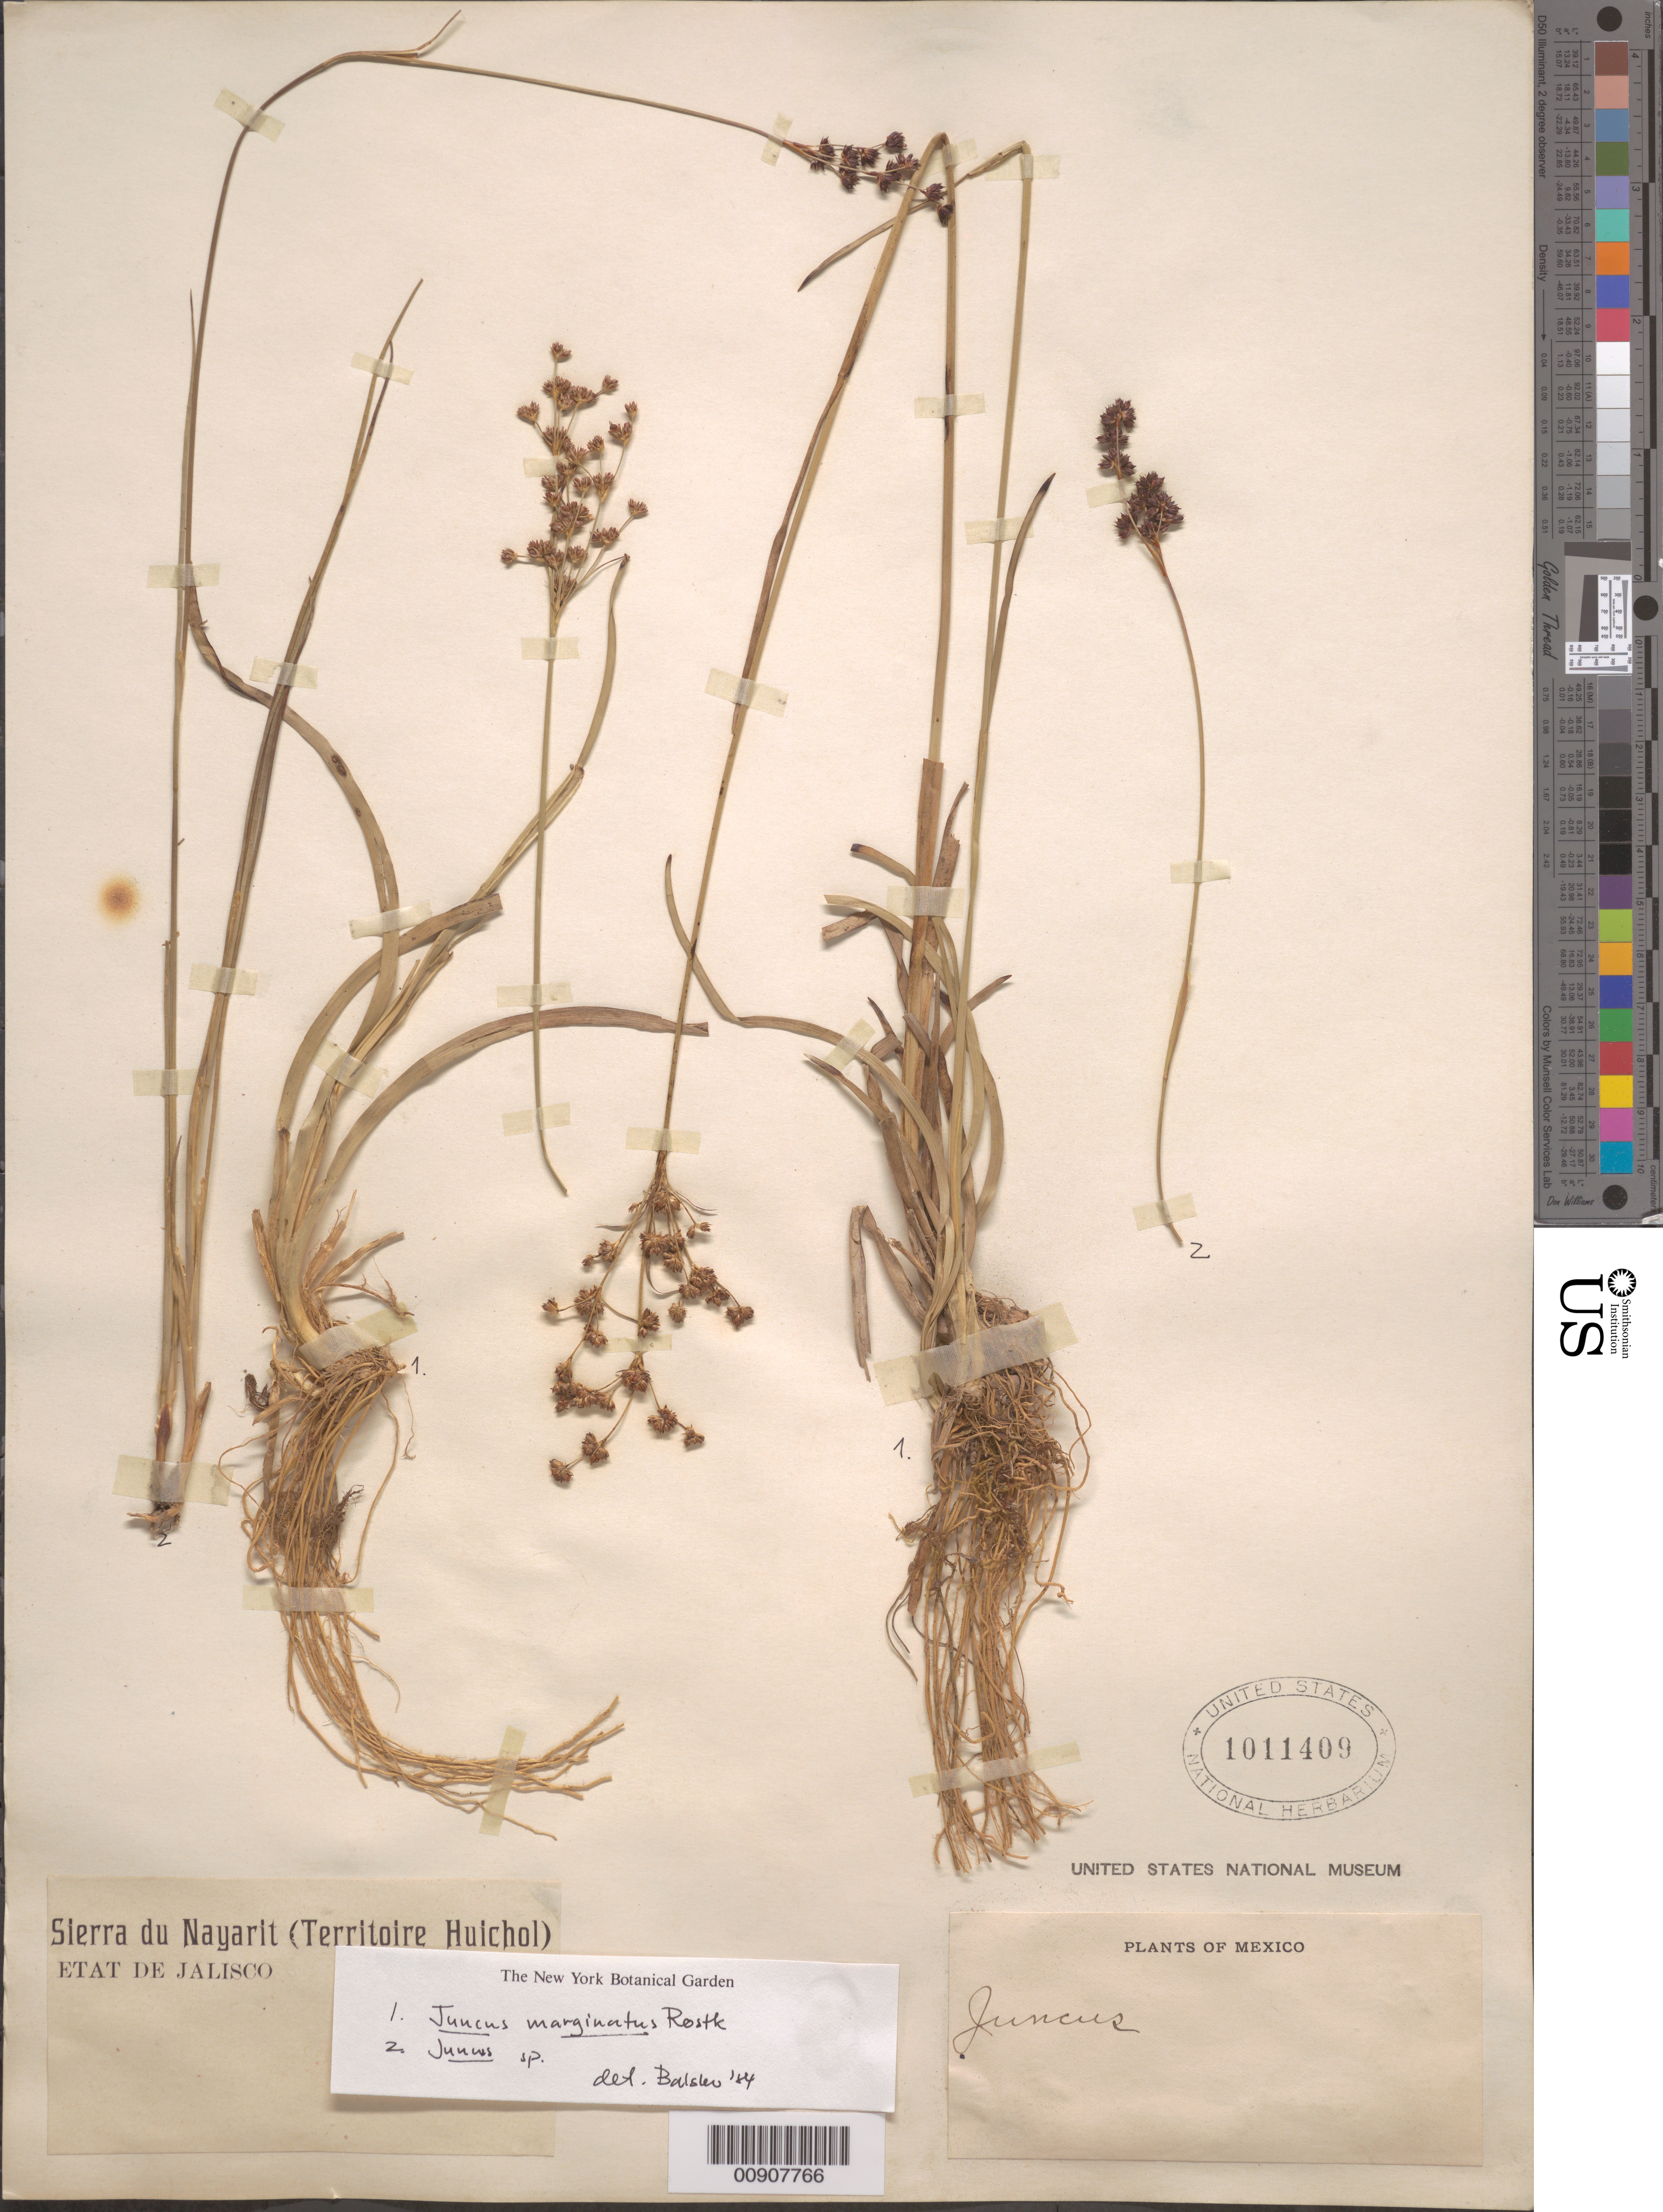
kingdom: Plantae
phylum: Tracheophyta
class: Liliopsida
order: Poales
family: Juncaceae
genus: Juncus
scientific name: Juncus marginatus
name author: Rostk.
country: Mexico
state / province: Jalisco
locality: Sierra du Nayarit (Territoire Huichol). Etat de Jalisco.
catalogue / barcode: US 1011409